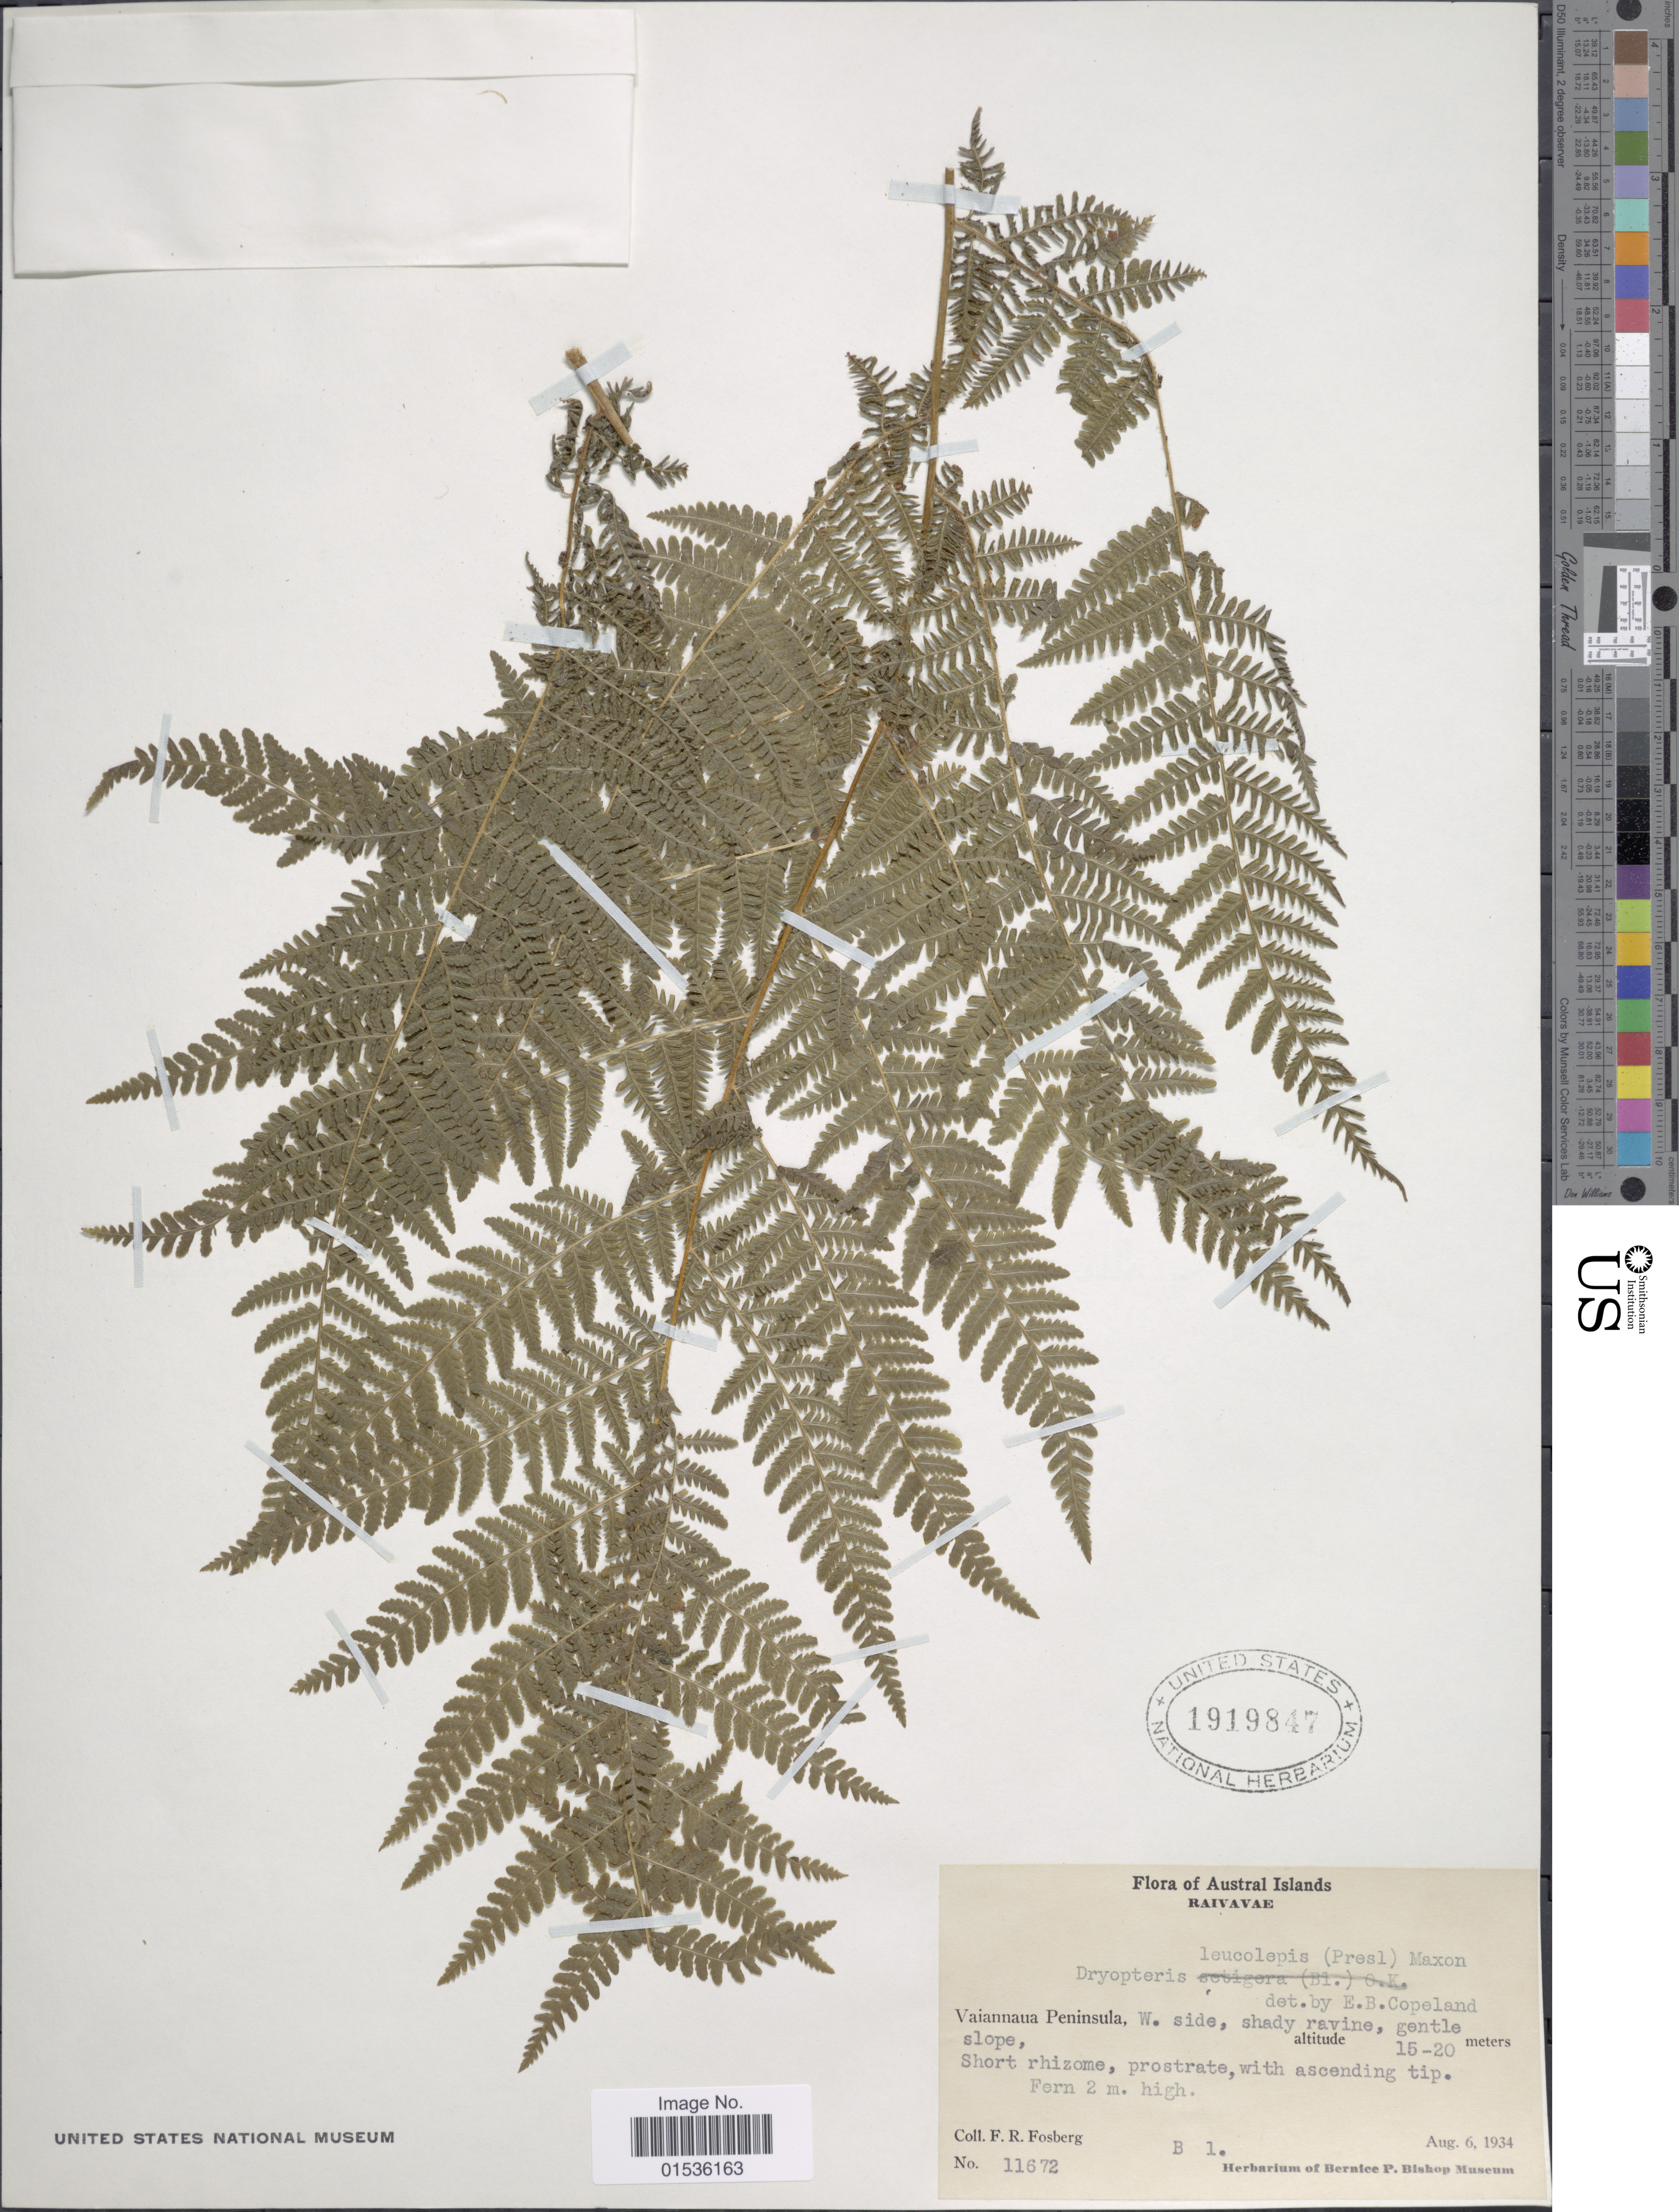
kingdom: Plantae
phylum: Tracheophyta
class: Polypodiopsida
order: Polypodiales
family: Thelypteridaceae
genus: Macrothelypteris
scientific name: Macrothelypteris polypodioides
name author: (Hook.) Holttum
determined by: Florence, J.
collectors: F. R. Fosberg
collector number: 11672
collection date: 1934-08-06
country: French Polynesia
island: Raivavae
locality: Austral Islands. Raivavae, Vaiannaua Peninsula, W. side, shady ravine, gentle slope.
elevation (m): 15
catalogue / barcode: US 1919847